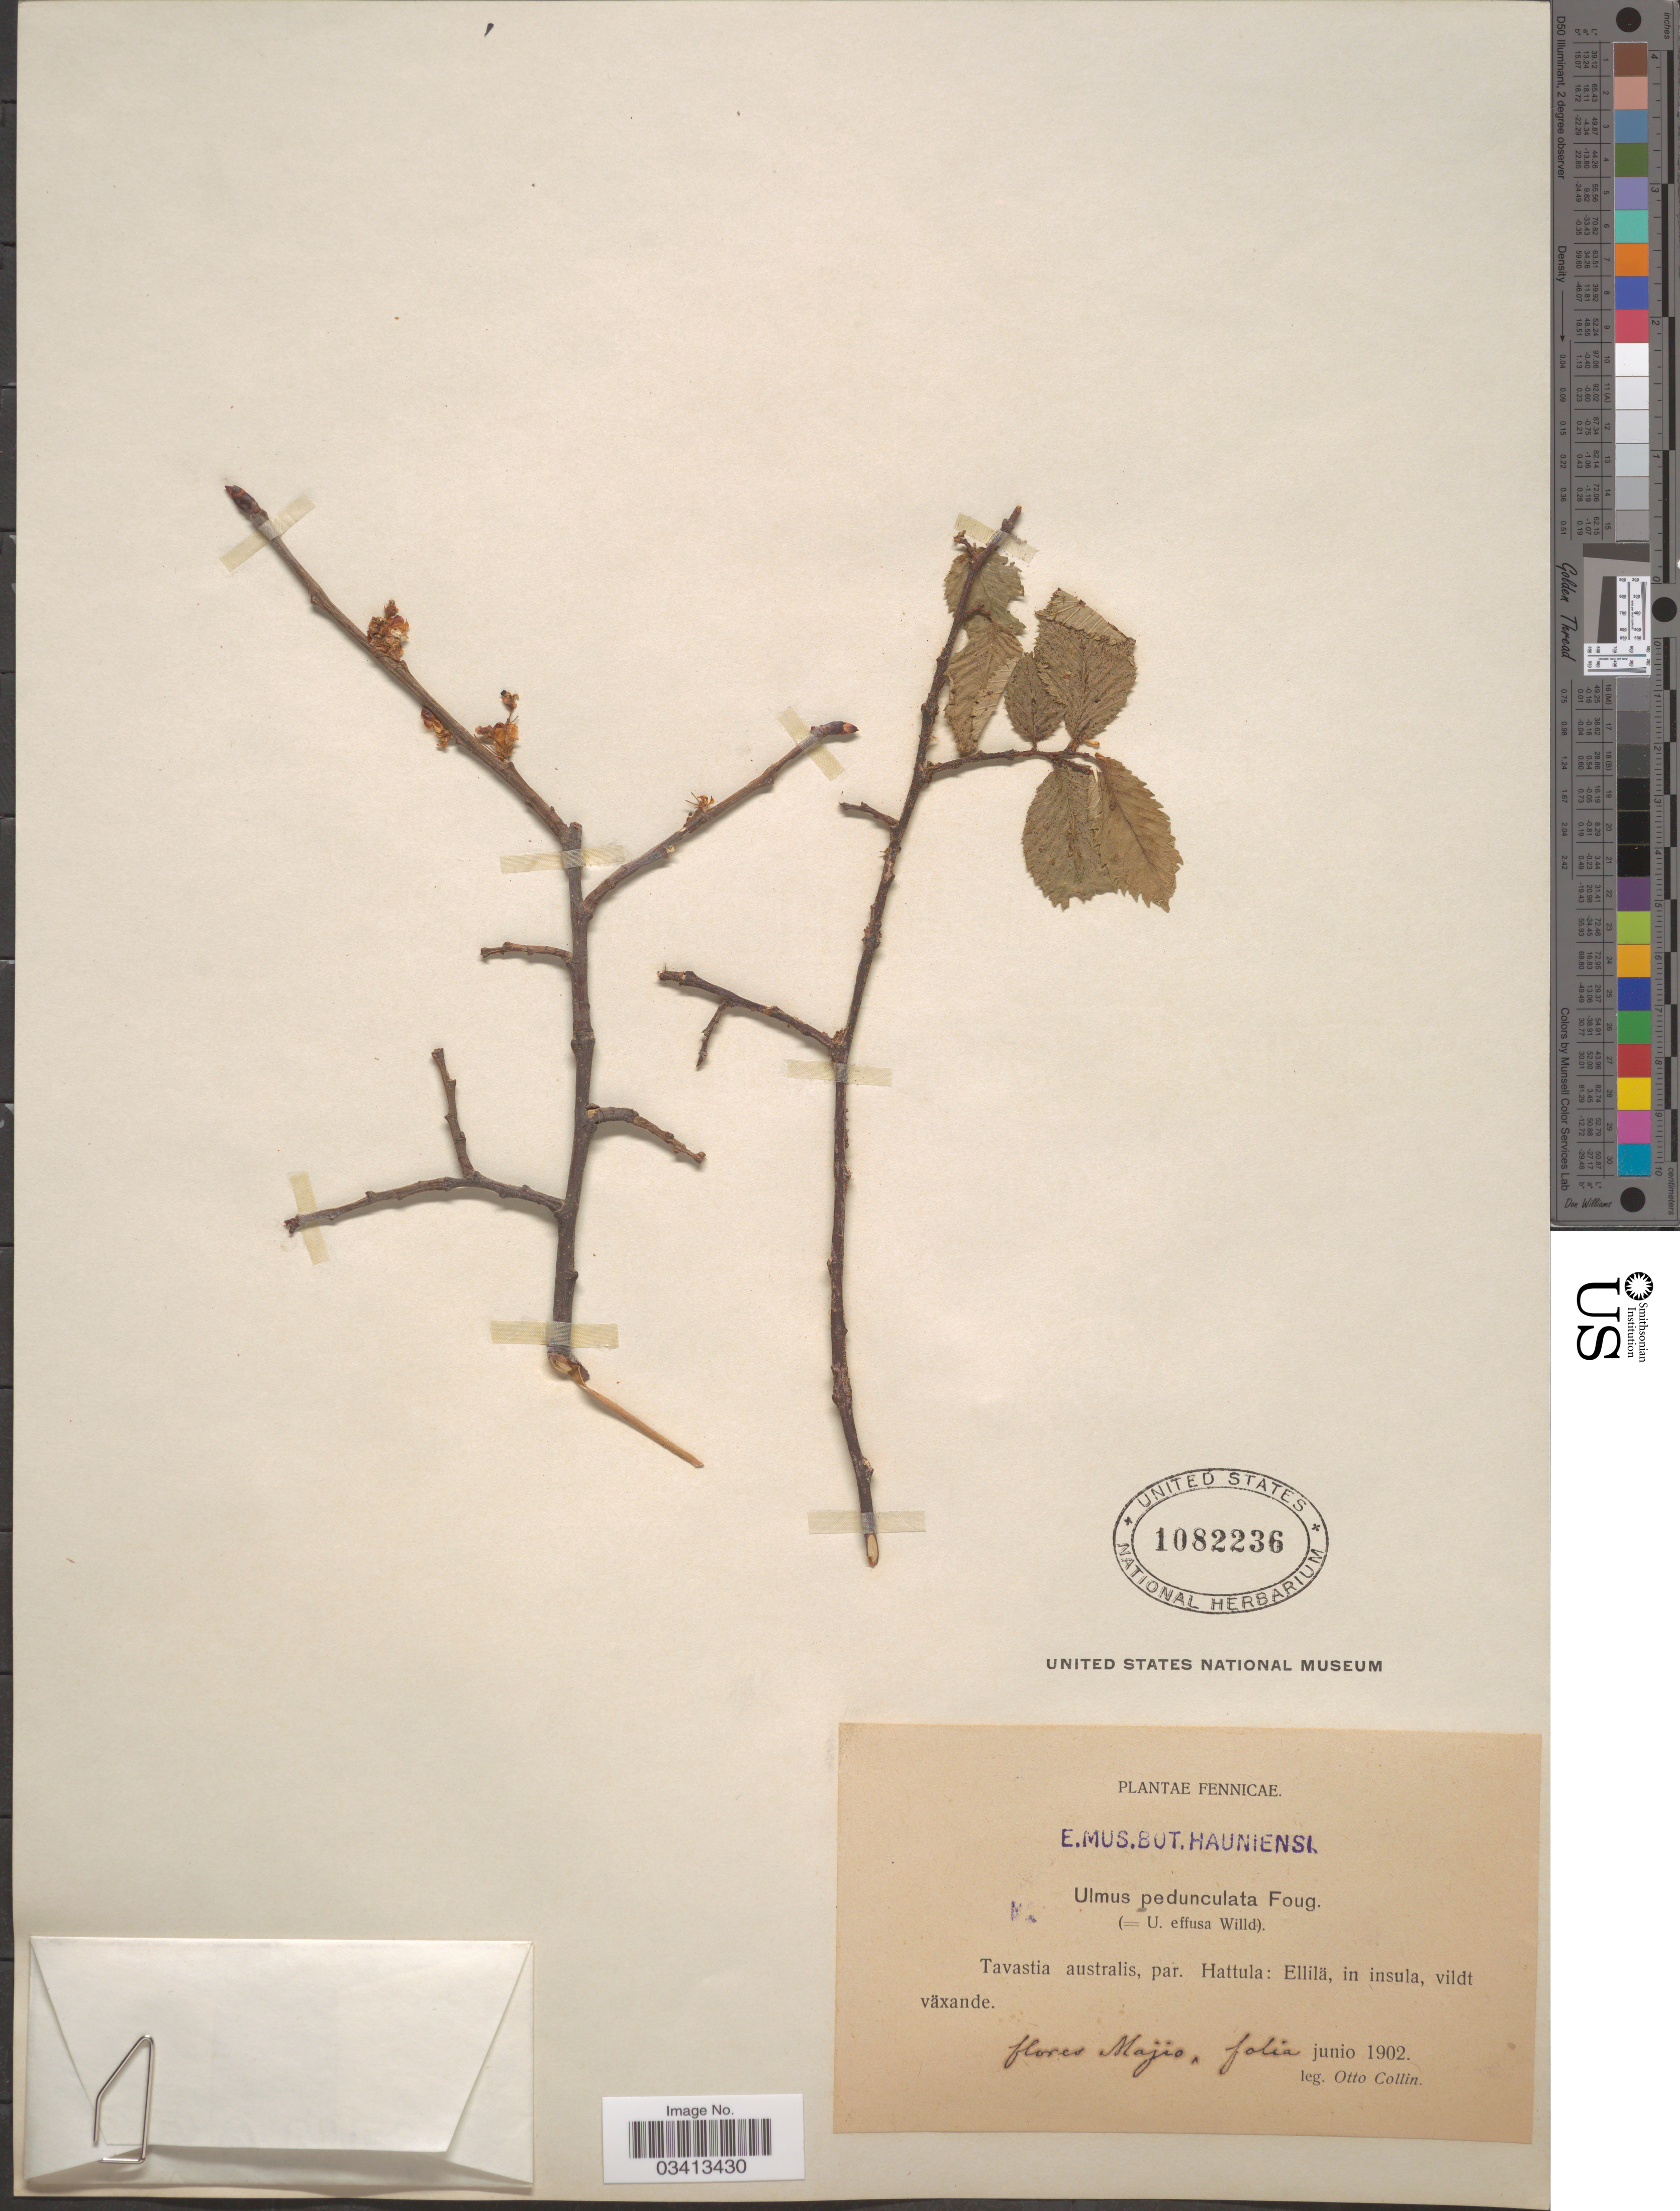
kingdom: Plantae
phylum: Tracheophyta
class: Magnoliopsida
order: Rosales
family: Ulmaceae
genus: Ulmus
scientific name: Ulmus pedunculata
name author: Foug.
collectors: O. Collin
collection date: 1902-06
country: Finland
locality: Fennicae. Tavastia australis, par. Hattula: Ellilä, in insula, vildt växande.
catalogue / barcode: US 1082236